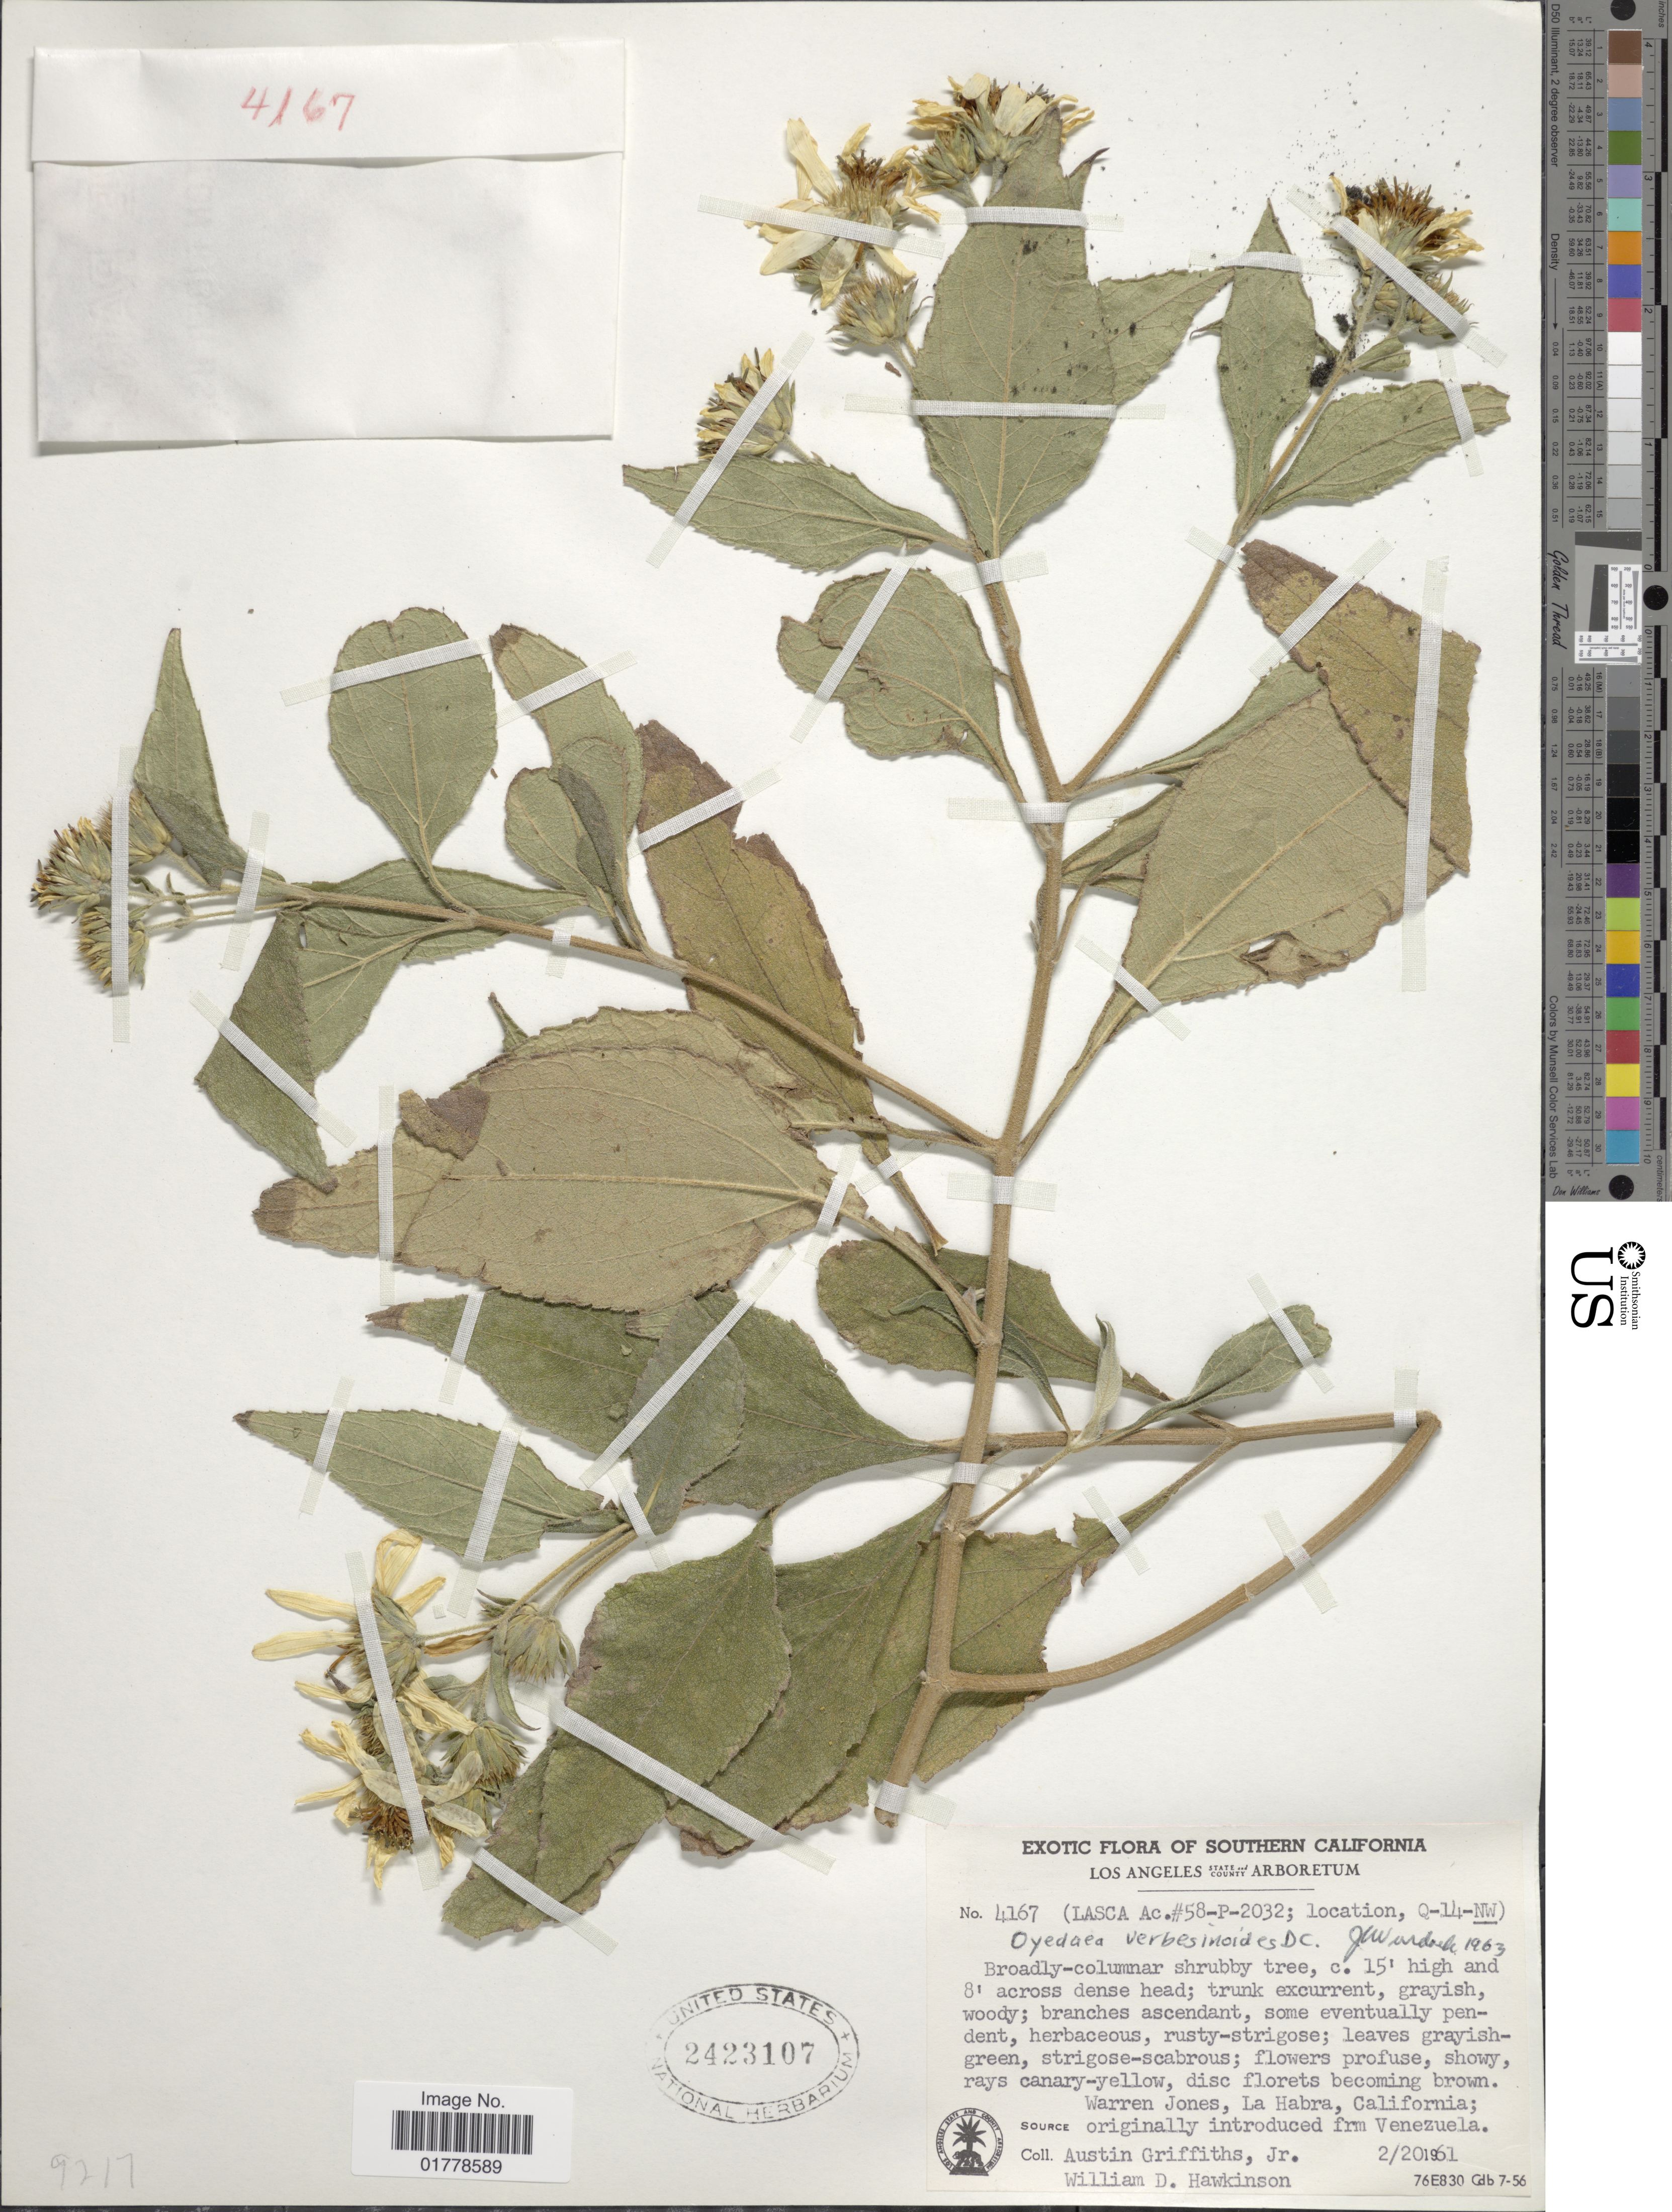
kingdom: Plantae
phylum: Tracheophyta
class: Magnoliopsida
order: Asterales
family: Asteraceae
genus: Oyedaea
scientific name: Oyedaea verbesina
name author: DC.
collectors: A. Griffiths & W. Hawkinson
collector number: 4167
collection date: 1961-02-20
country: United States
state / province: California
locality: Warren Jones, La Habra, La California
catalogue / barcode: US 2423107